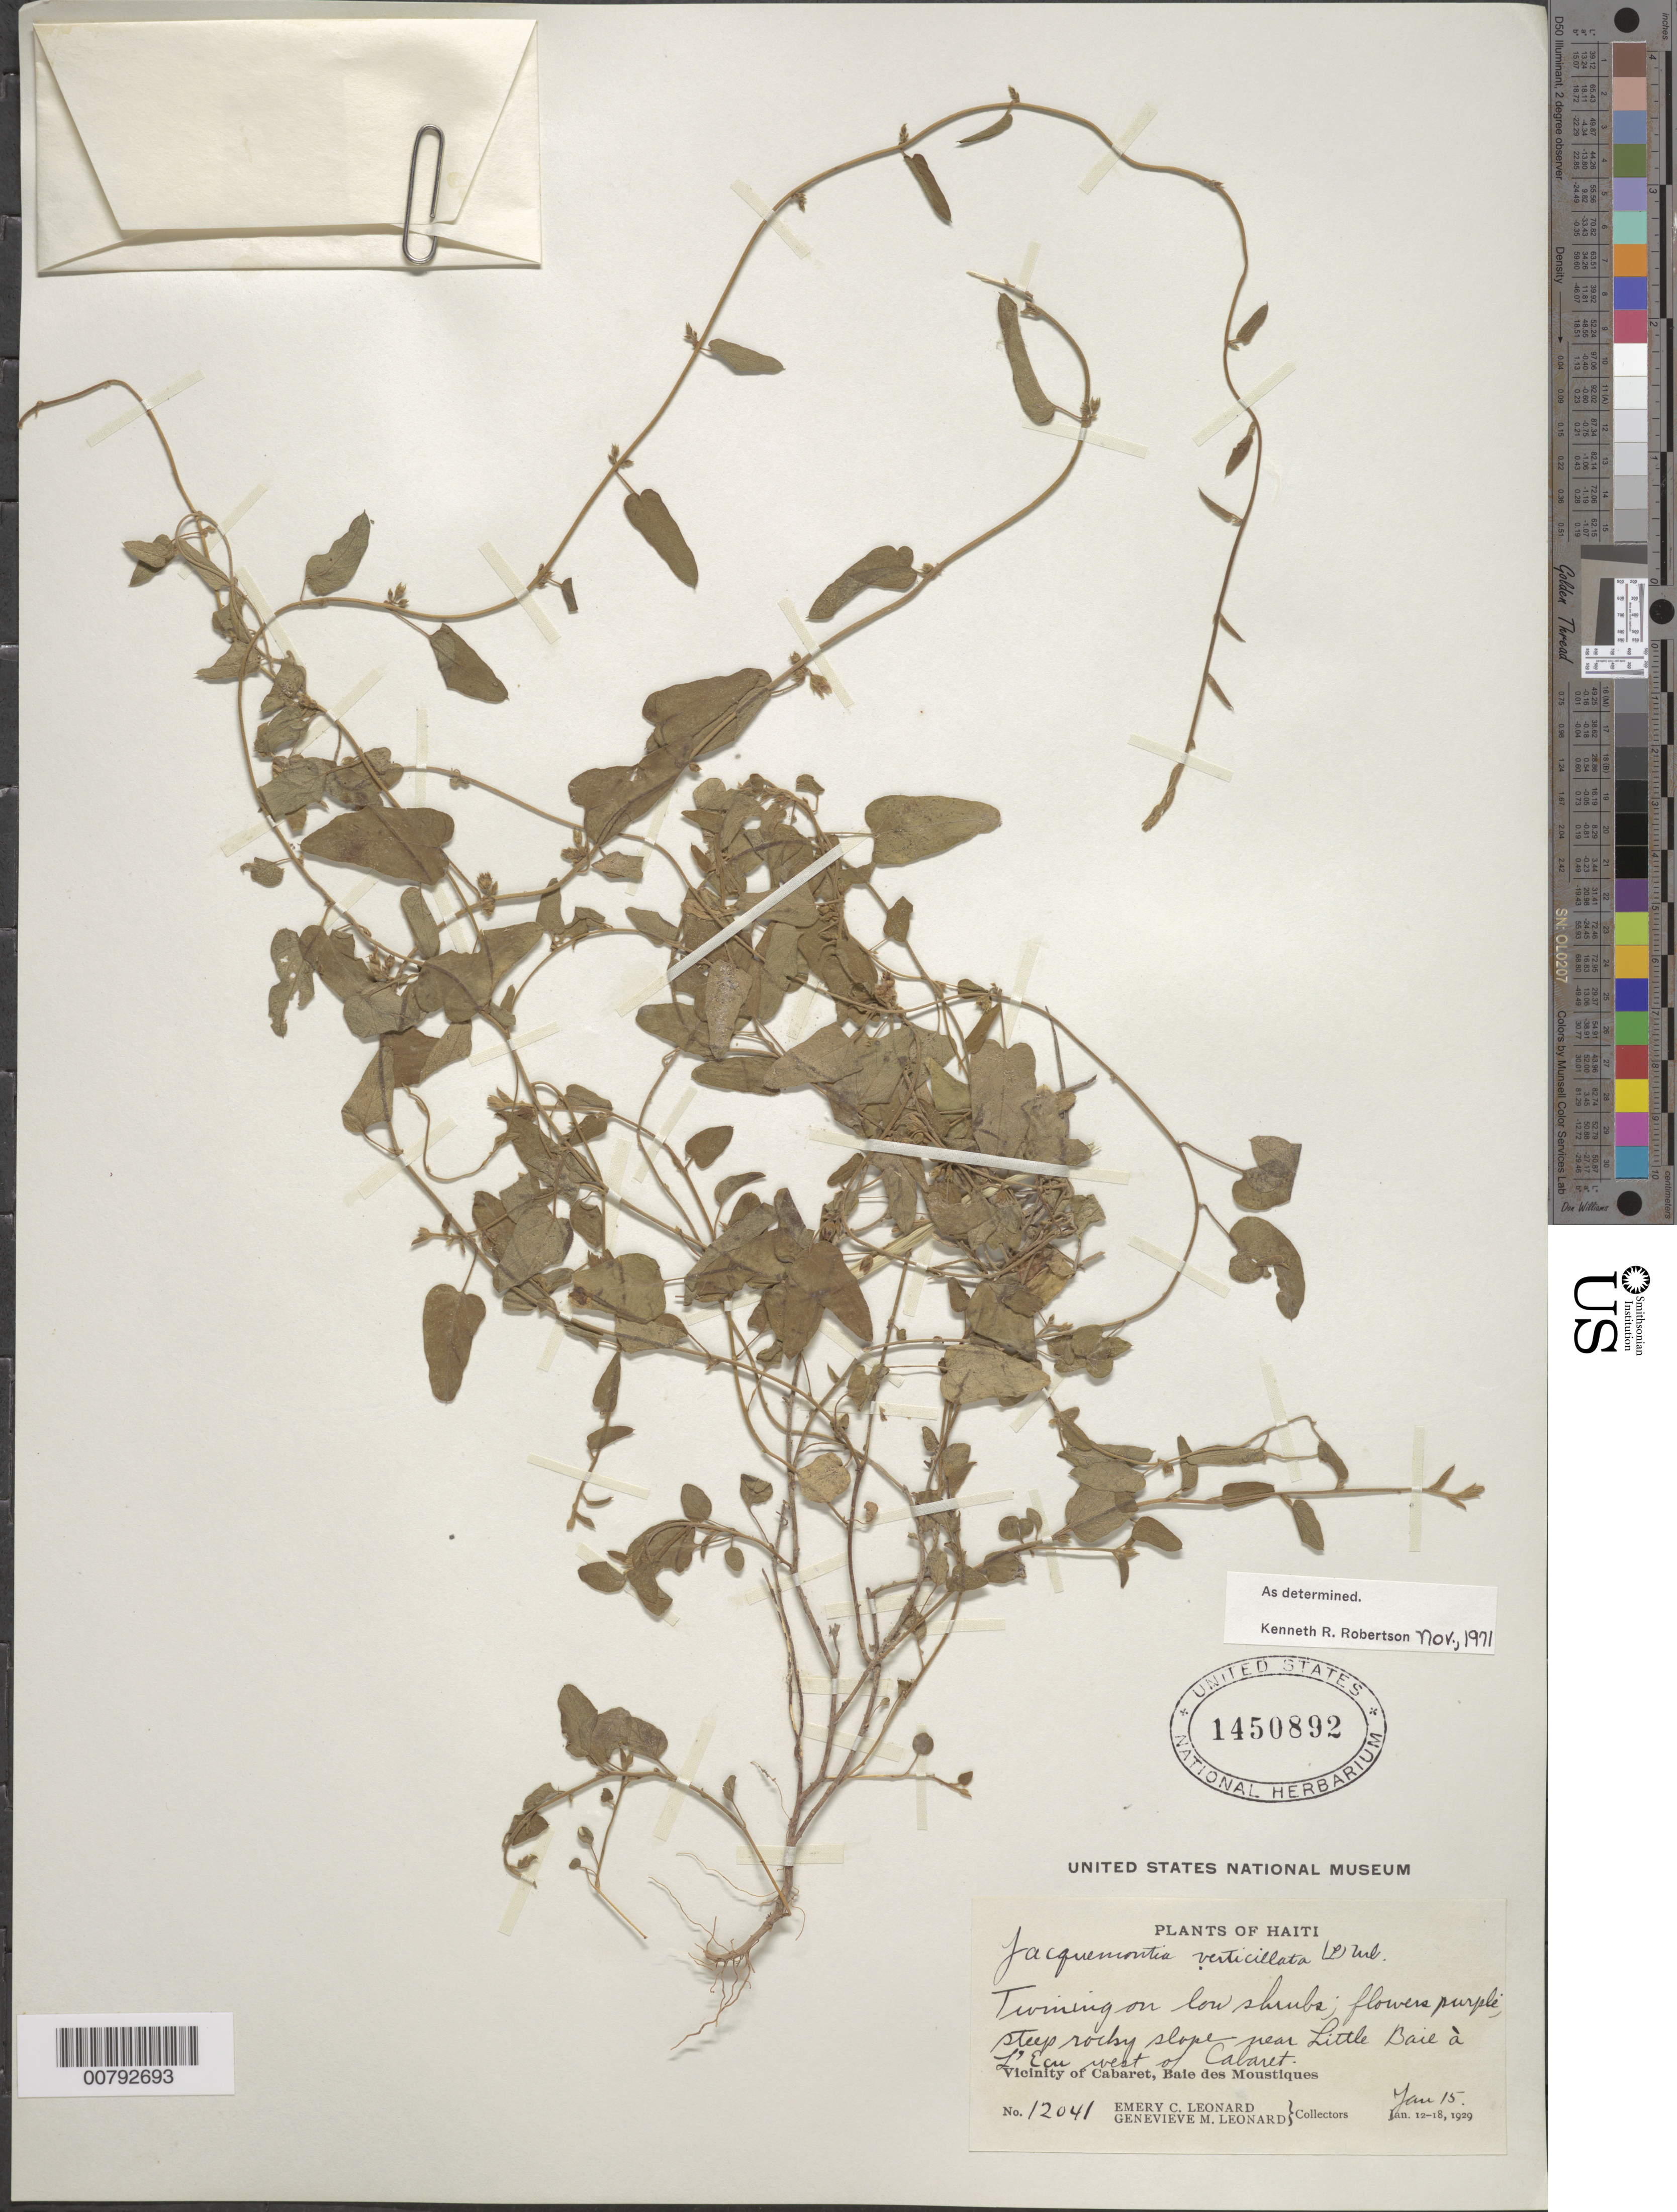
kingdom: Plantae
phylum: Tracheophyta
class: Magnoliopsida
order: Solanales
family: Convolvulaceae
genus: Jacquemontia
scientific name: Jacquemontia verticillata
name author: (L.) Urb.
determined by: Robertson, K. R.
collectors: E. C. Leonard & G. M. Leonard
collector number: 12041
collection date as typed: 15 Jan 1929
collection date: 1929-01-15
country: Haiti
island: Hispaniola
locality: Vicinity of Cabaret, Baie des Moustiques, near Little Baie à L'Ecu west of Cabaret.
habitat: Steep rocky slope.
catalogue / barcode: US 1450892